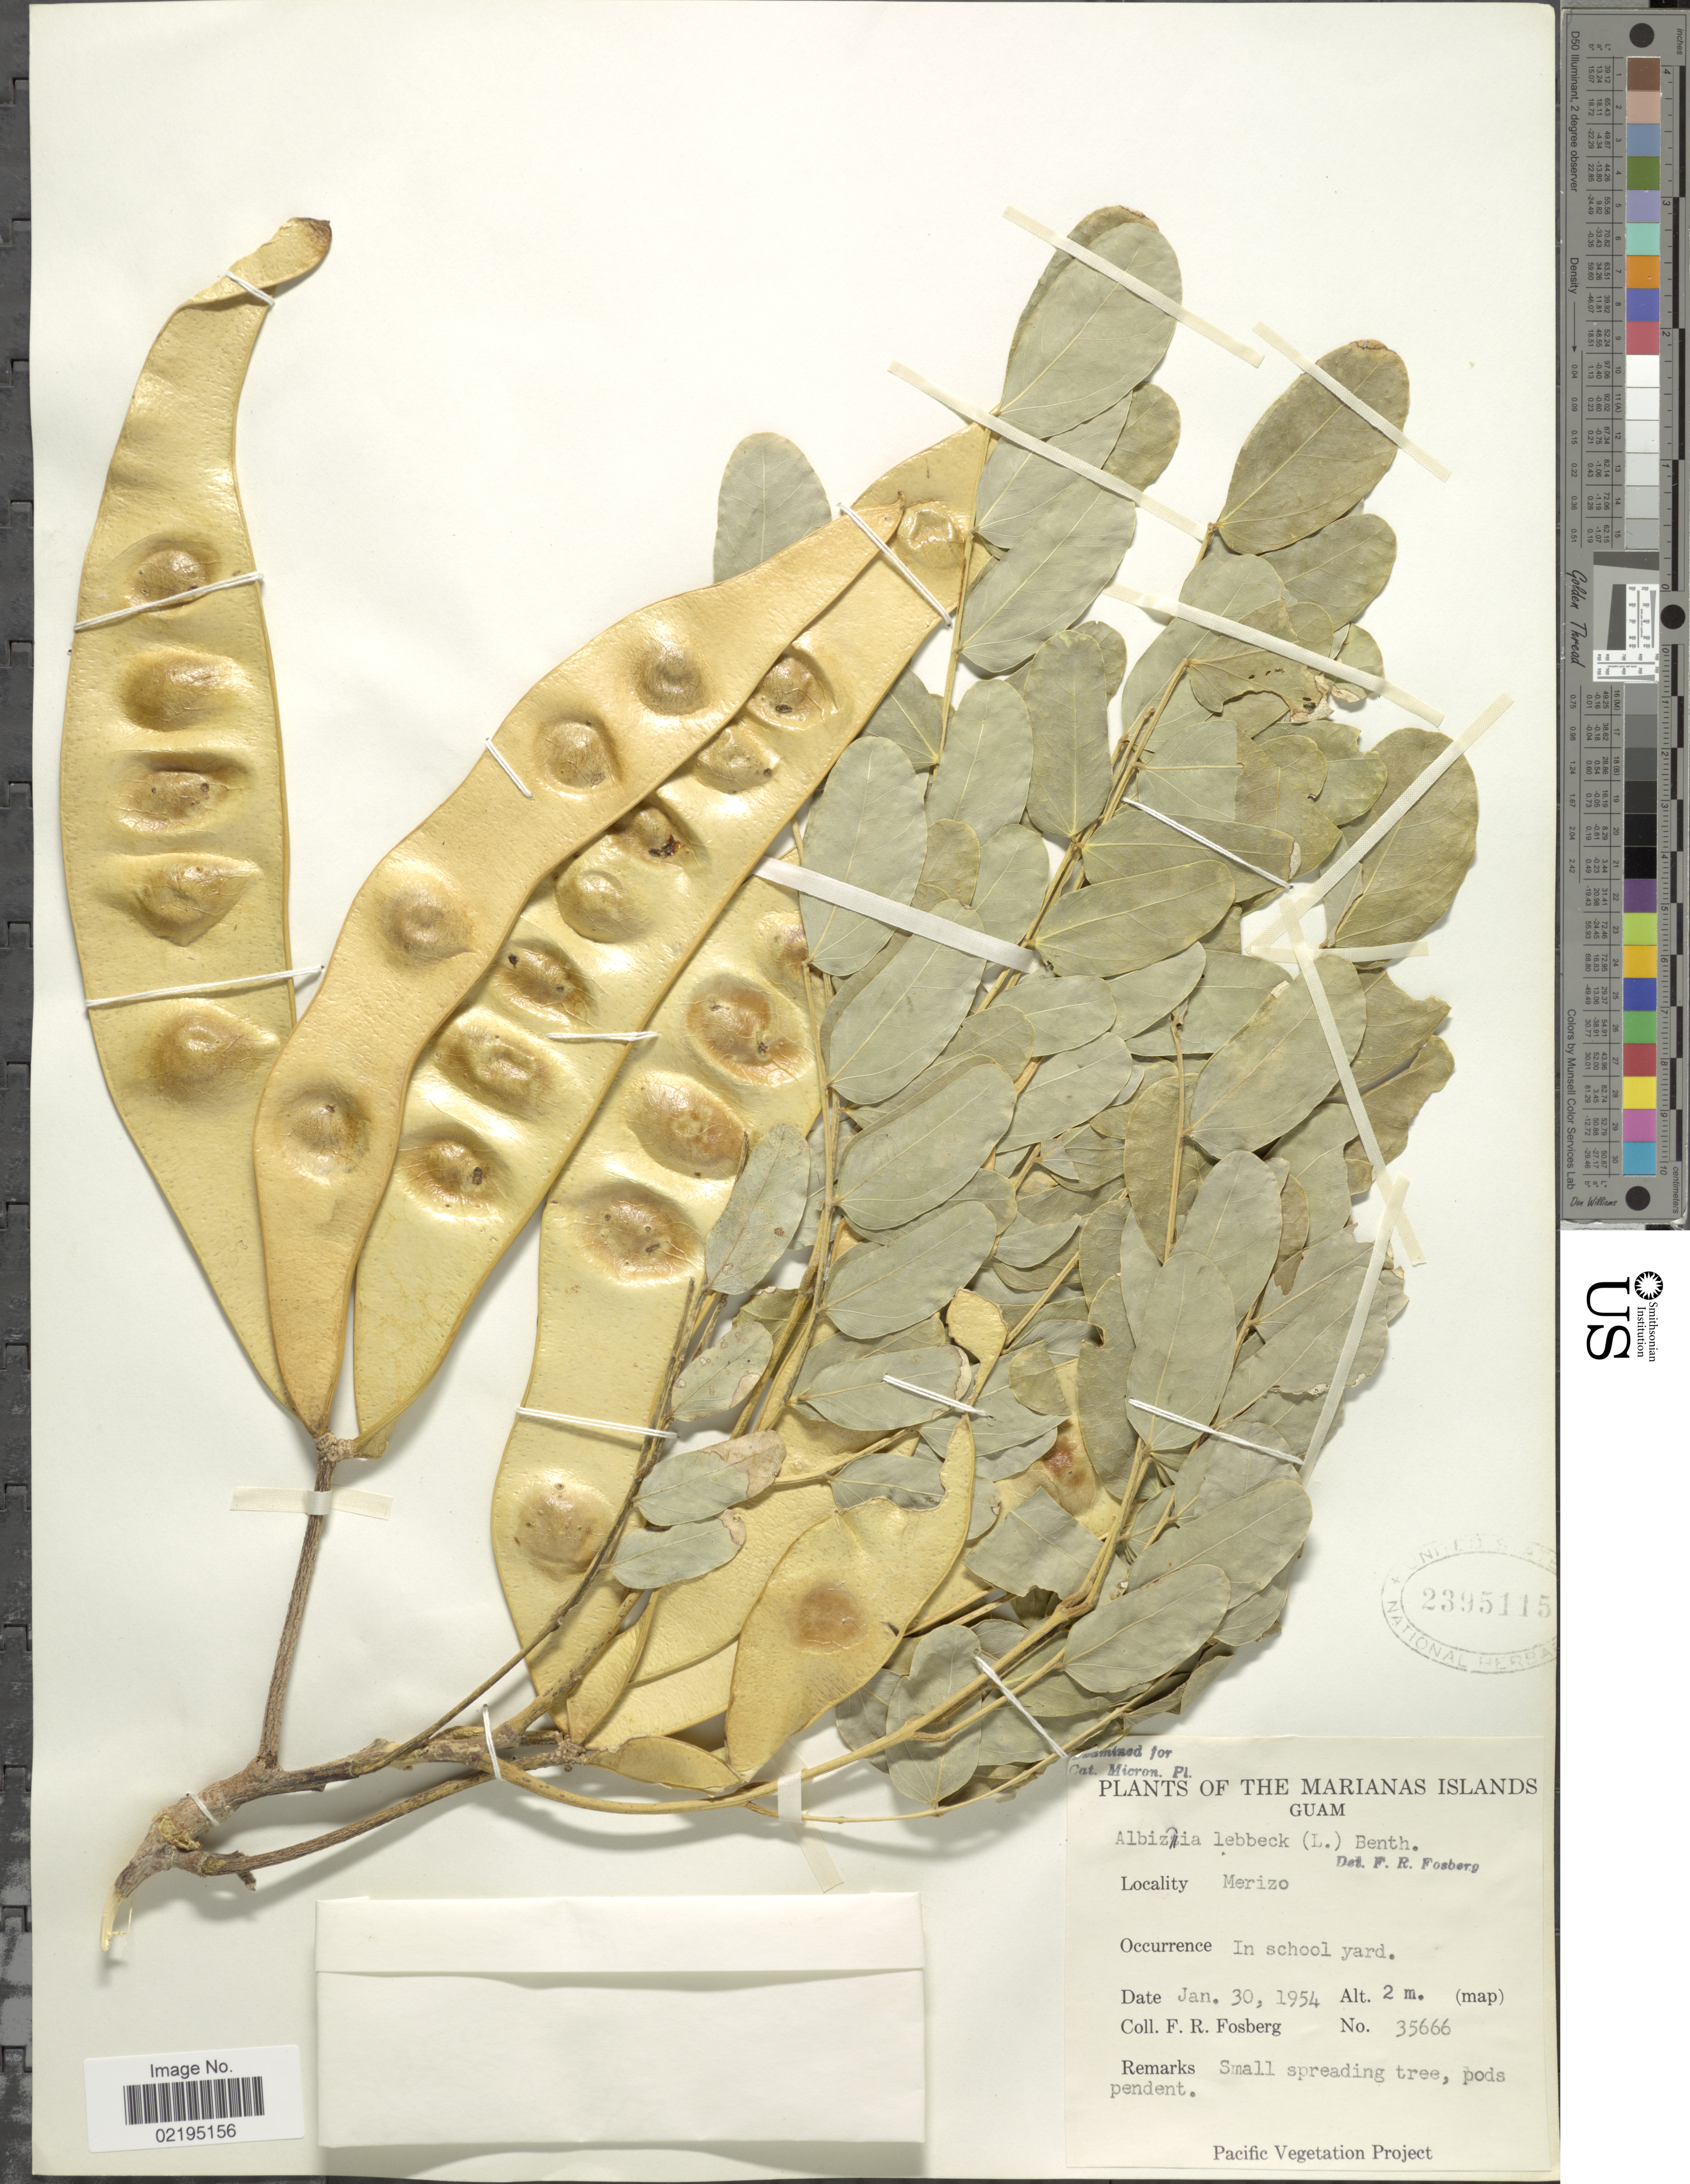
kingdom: Plantae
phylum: Tracheophyta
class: Magnoliopsida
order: Fabales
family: Fabaceae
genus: Albizia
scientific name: Albizia lebbeck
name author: (L.) Benth.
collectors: F. R. Fosberg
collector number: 35666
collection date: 1954-01-30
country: Guam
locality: Merizo, in school yard.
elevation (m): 2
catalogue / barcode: US 2395115